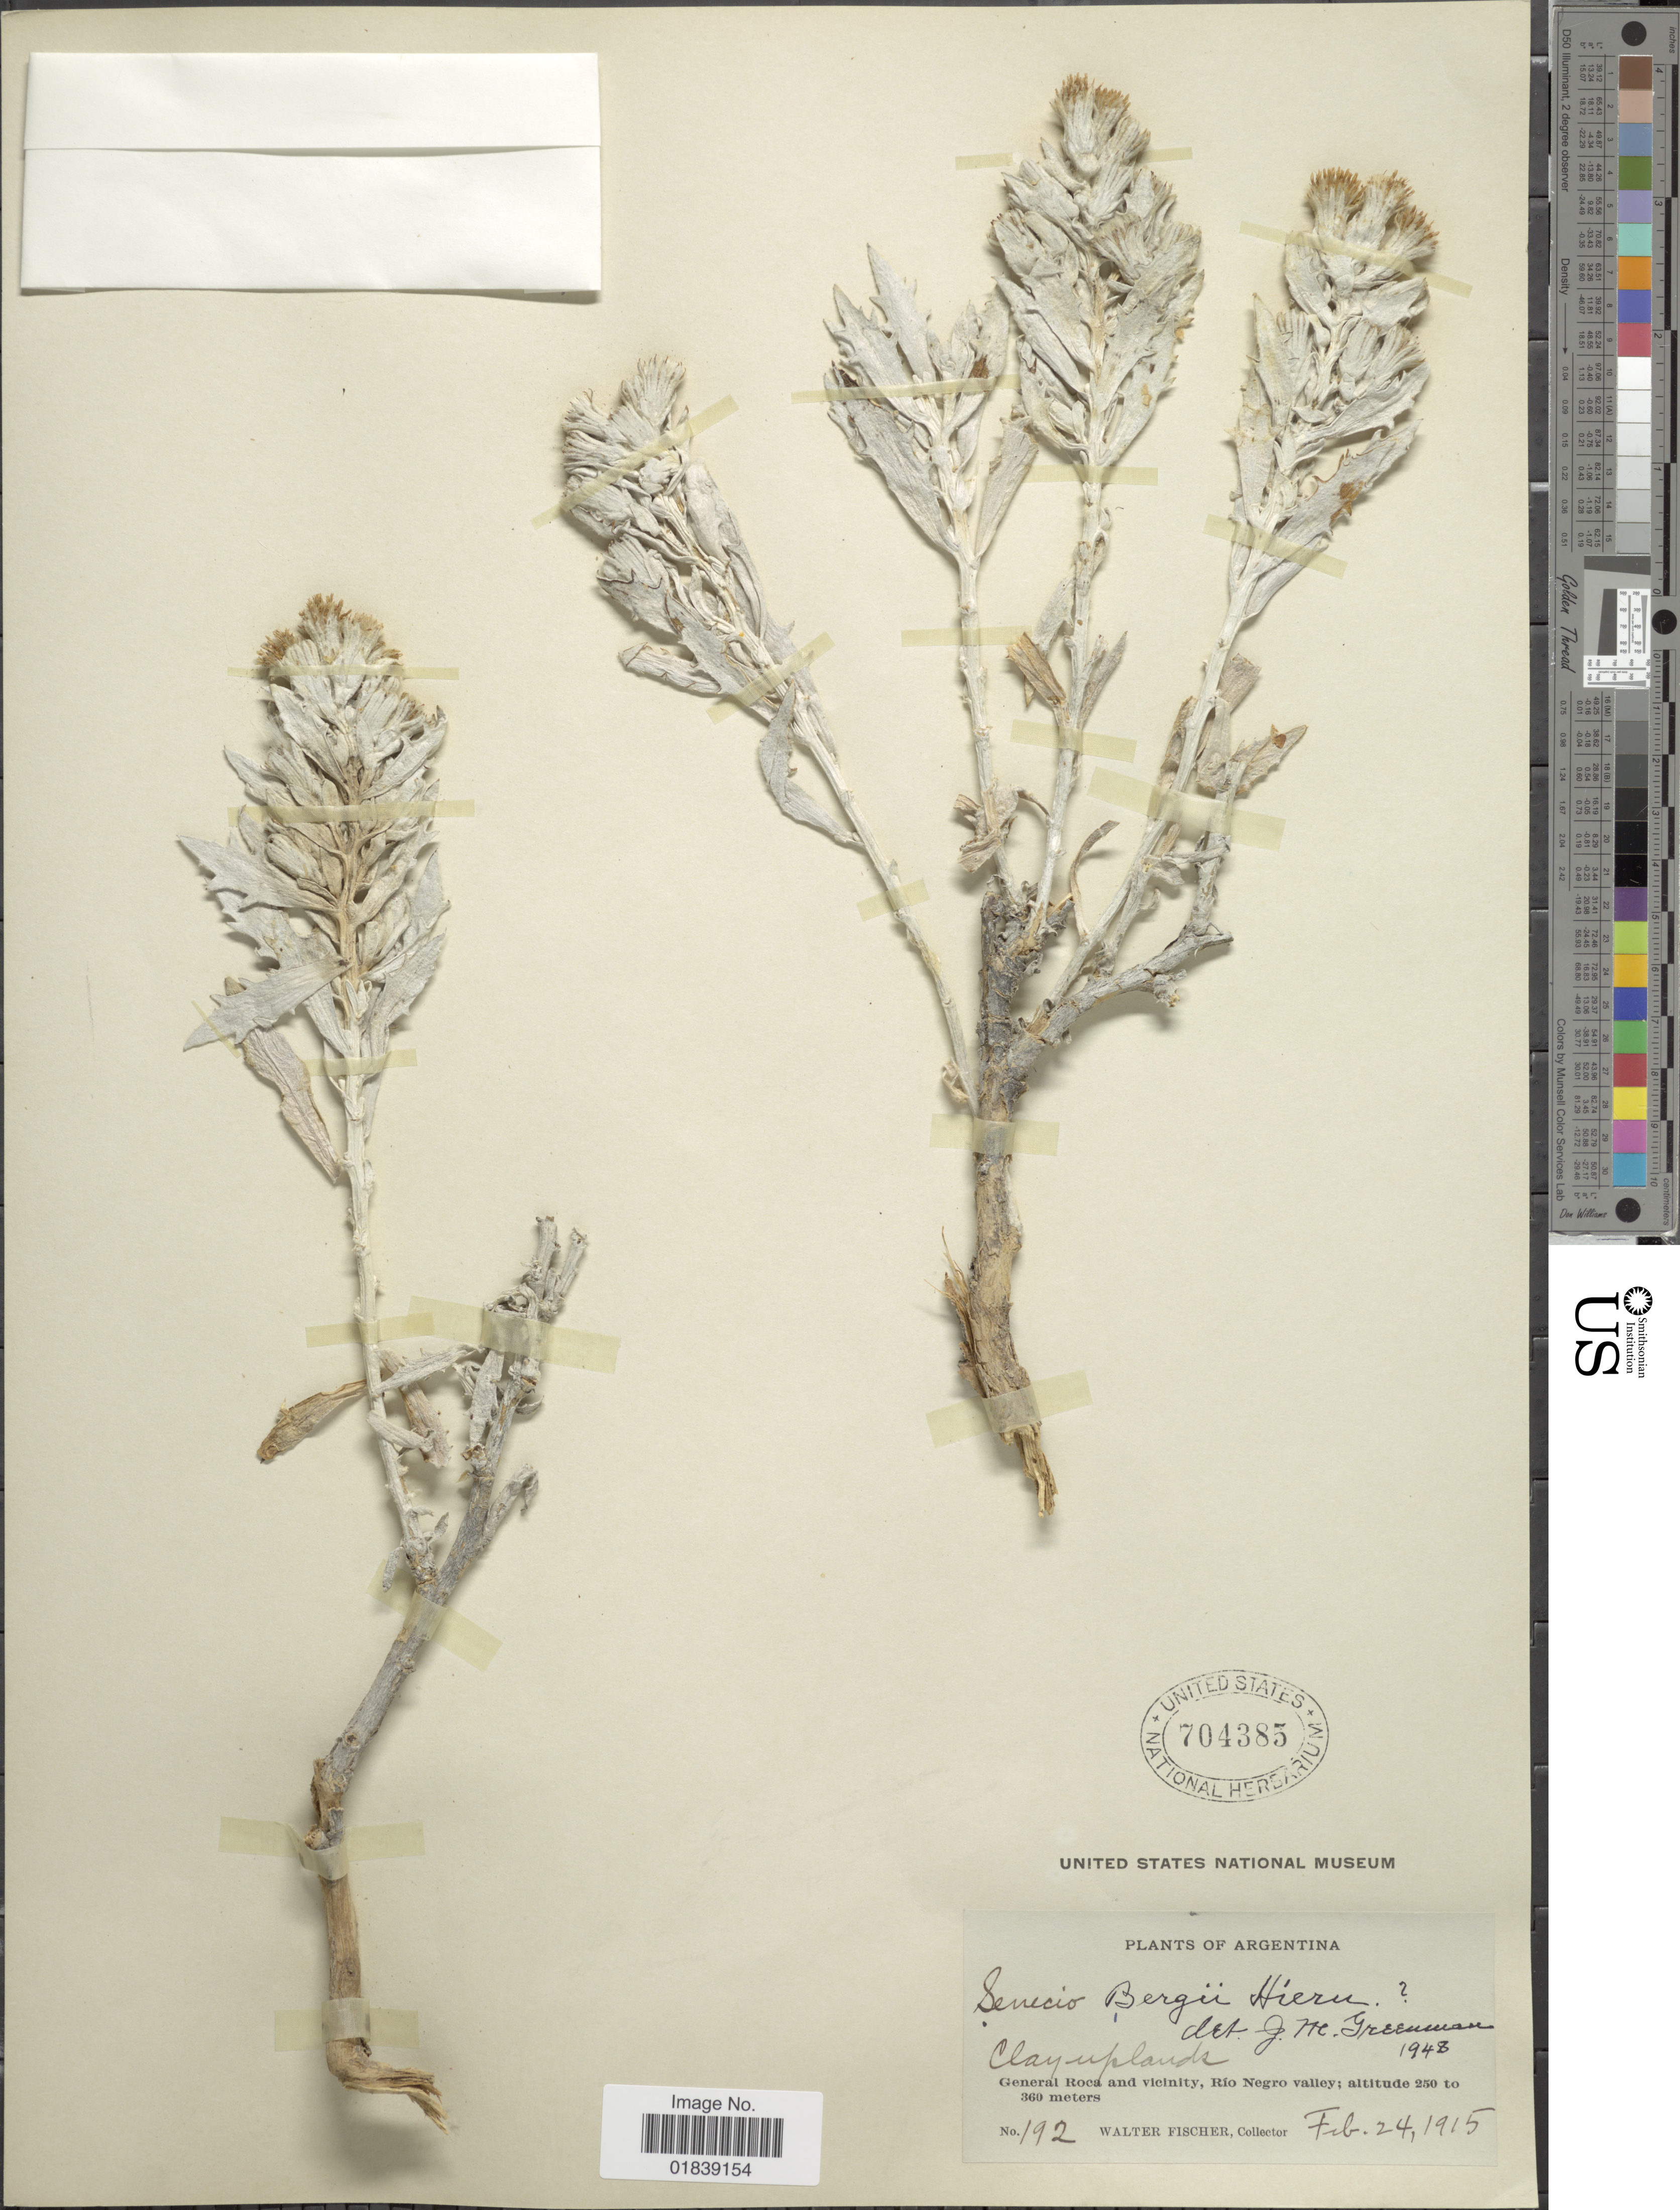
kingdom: Plantae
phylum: Tracheophyta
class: Magnoliopsida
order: Asterales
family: Asteraceae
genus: Senecio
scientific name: Senecio bergii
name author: Hieron.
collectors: W. Fischer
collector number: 192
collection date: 1915-02-24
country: Argentina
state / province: Rio Negro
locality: General Roca and Vicinity, Rio Negro Valley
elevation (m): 250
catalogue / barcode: US 704385